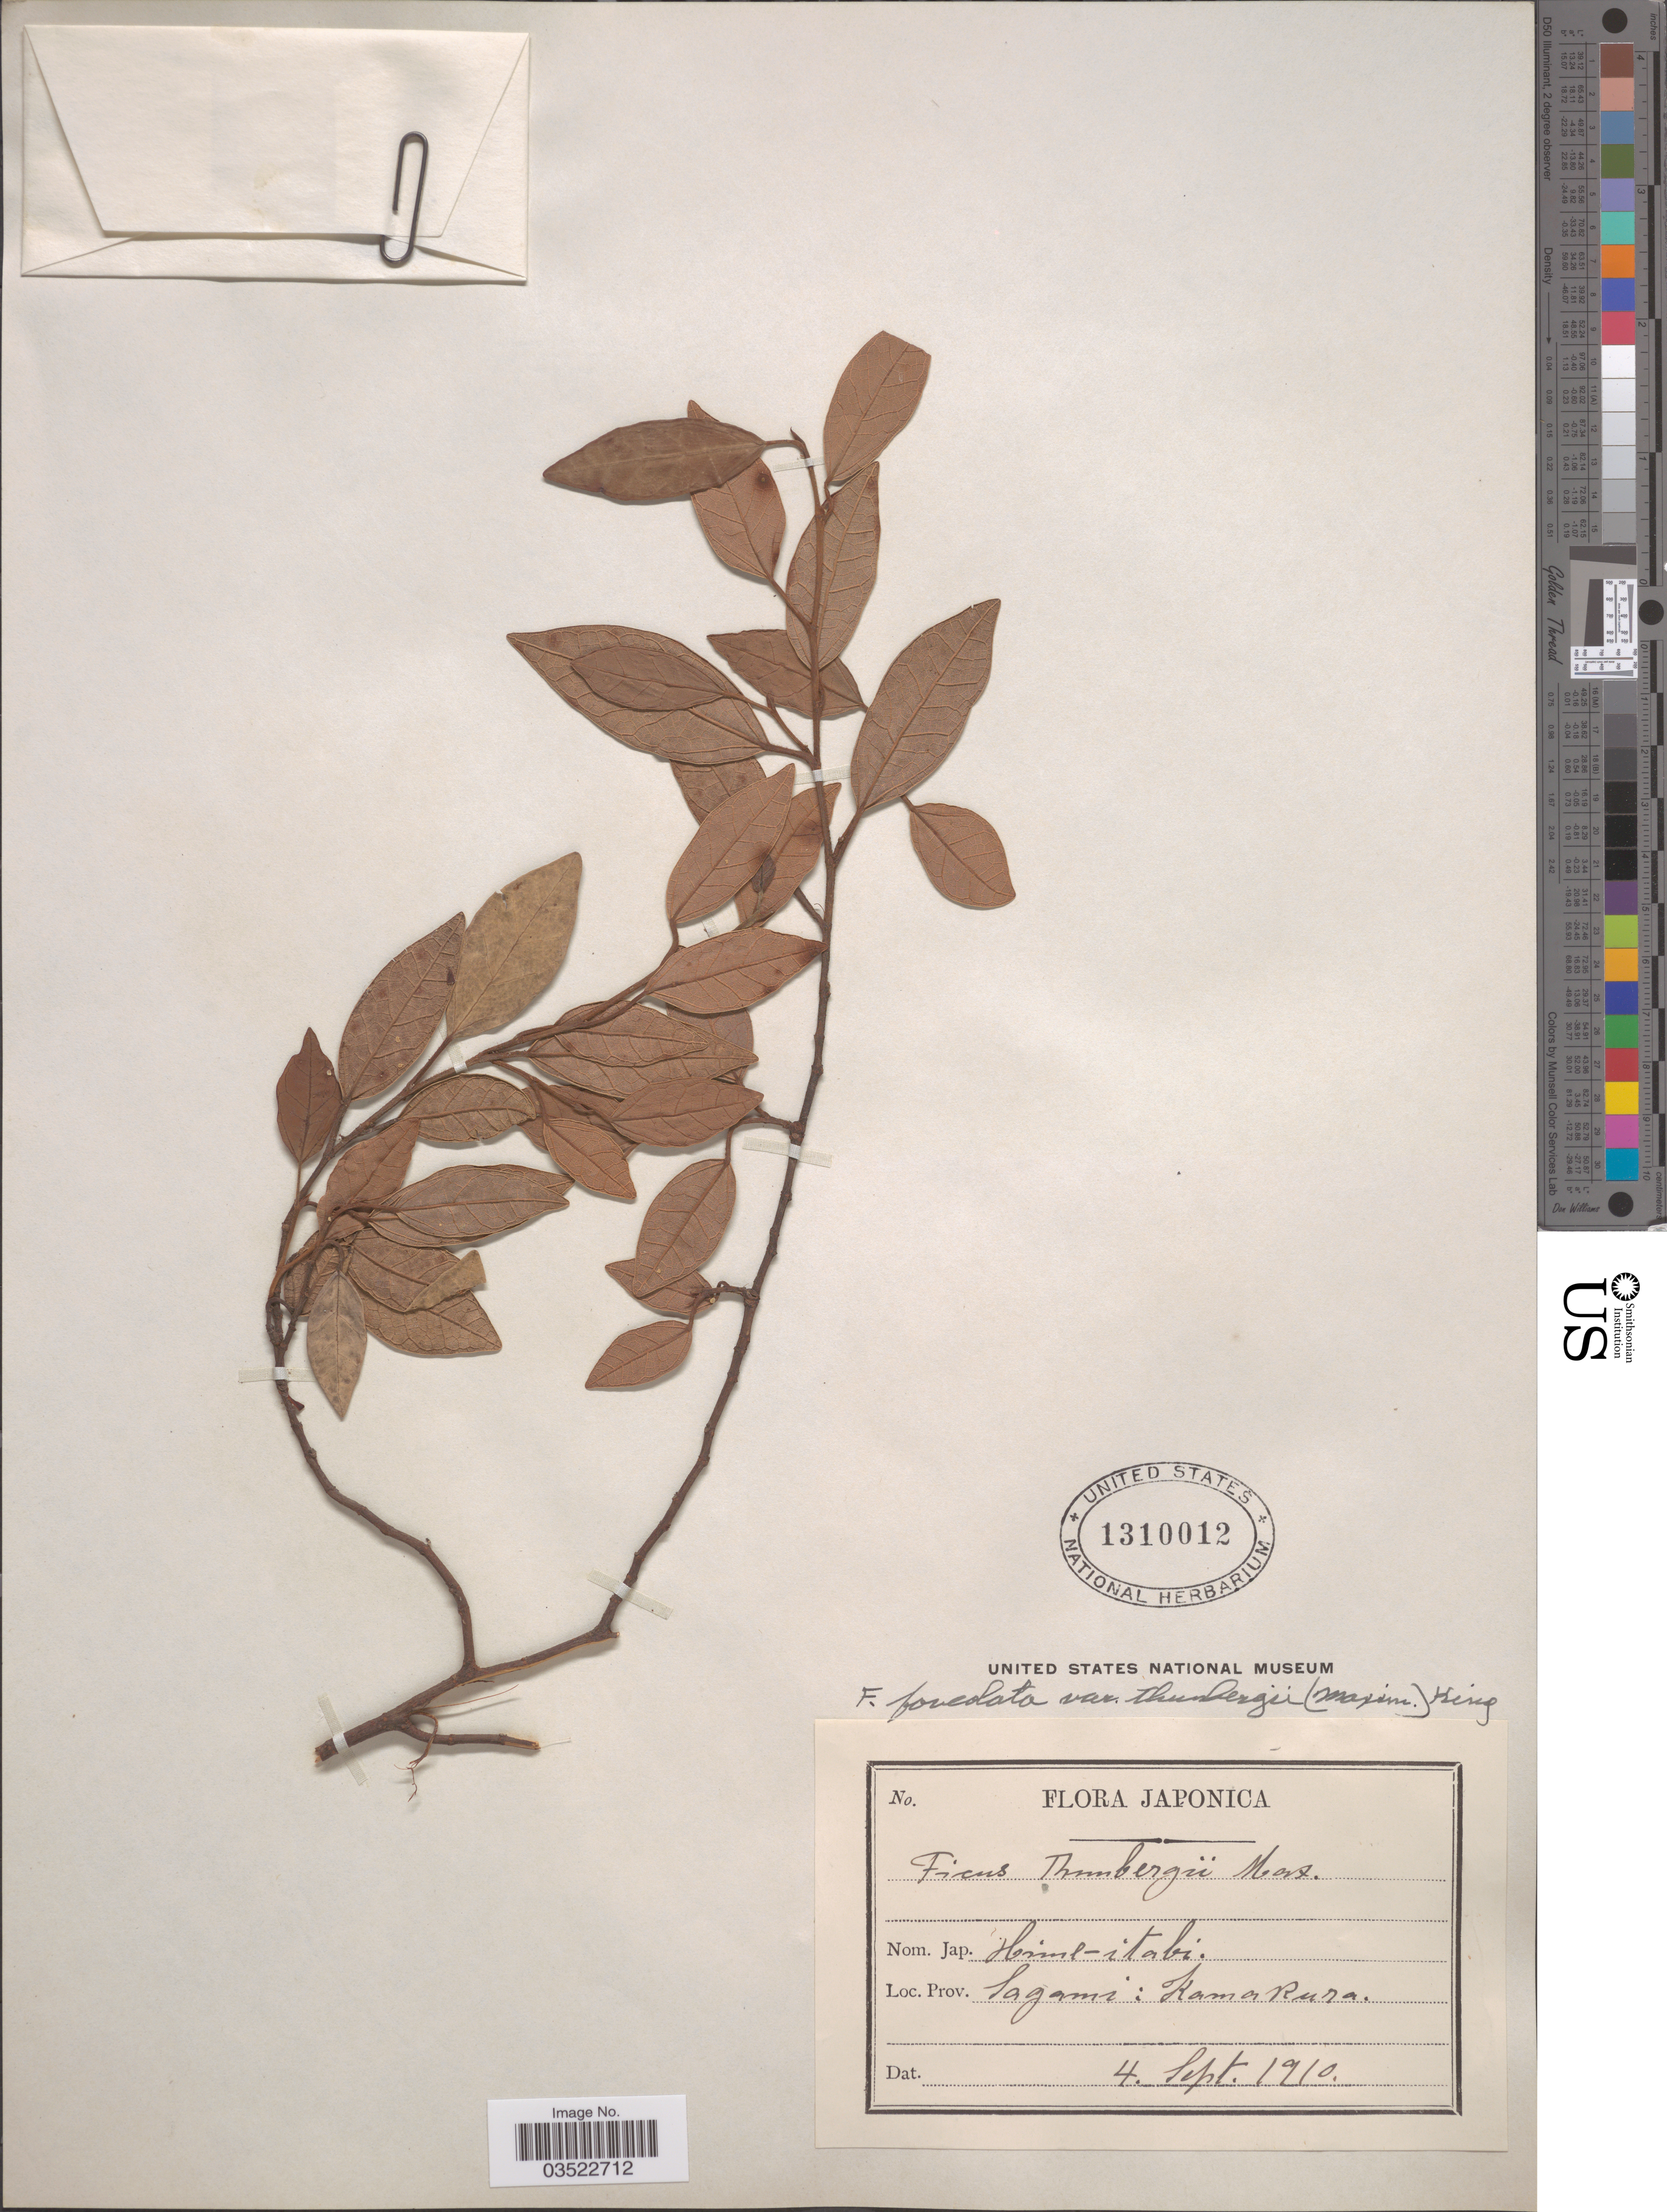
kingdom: Plantae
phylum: Tracheophyta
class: Magnoliopsida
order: Rosales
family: Moraceae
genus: Ficus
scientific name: Ficus sarmentosa var. thunbergii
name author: (Maxim.) Corner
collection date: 1910-09-04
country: Japan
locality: Japonica. Prov. Sagami: Kamarura.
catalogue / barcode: US 1310012